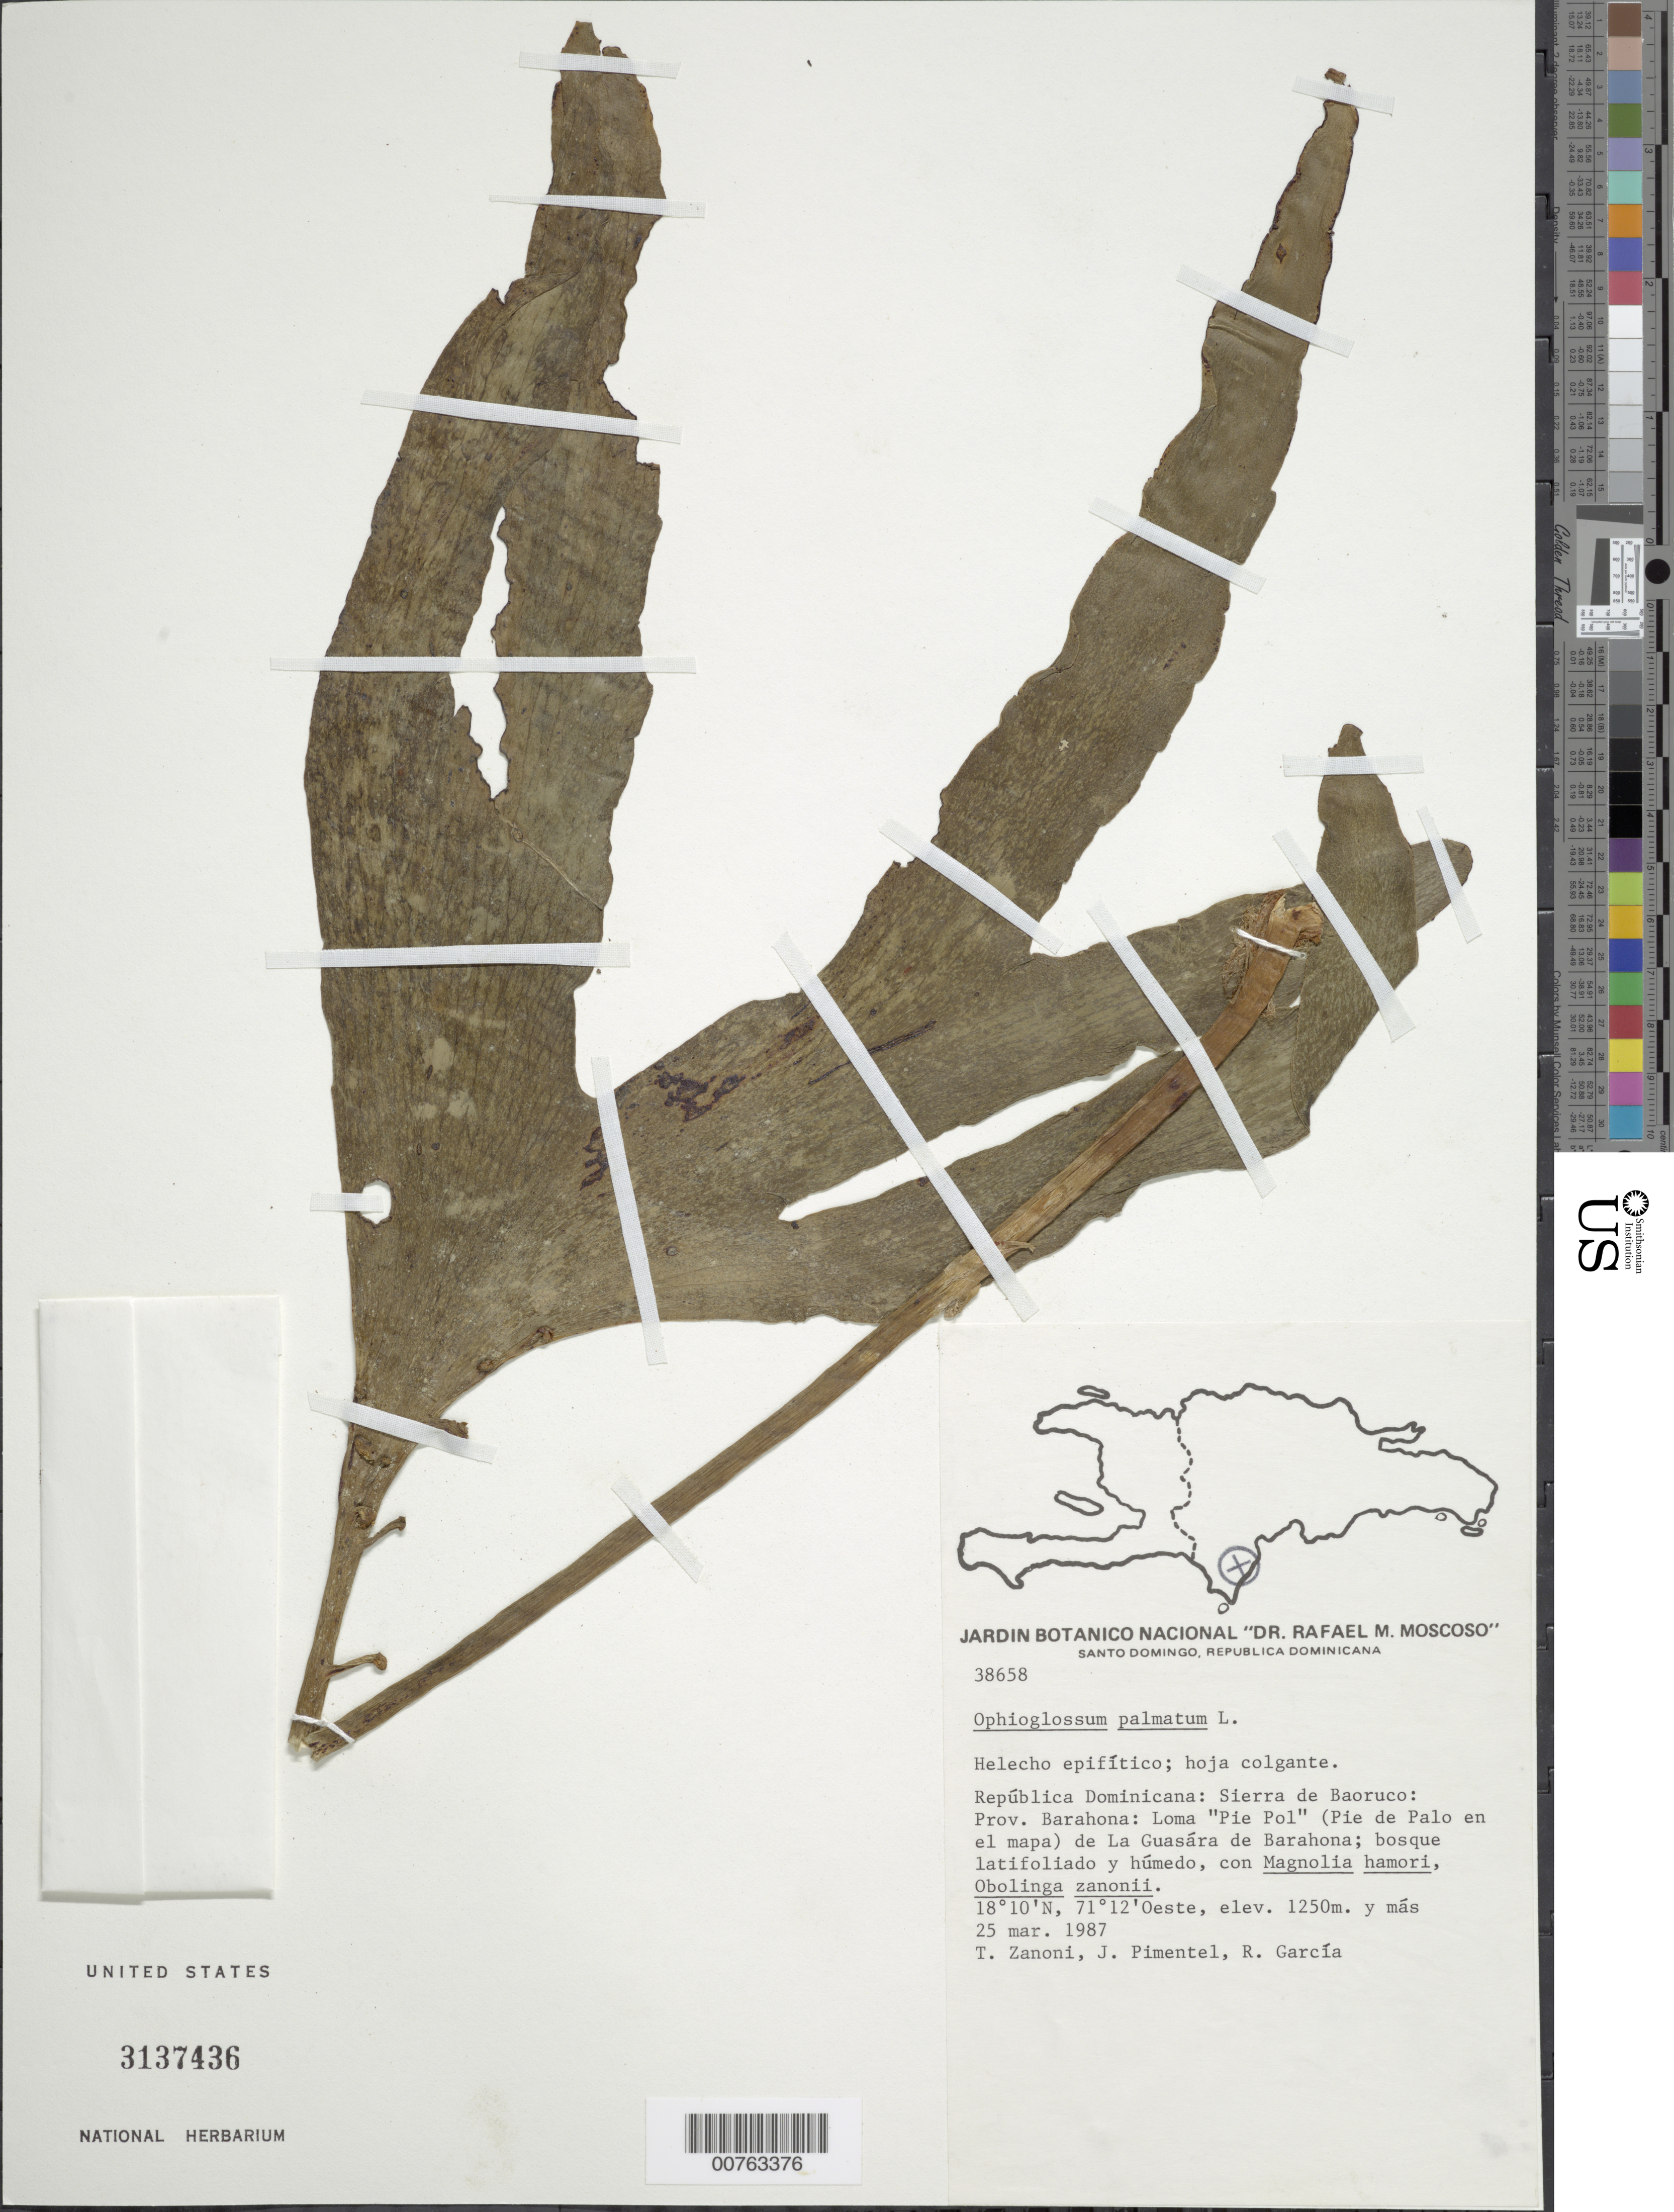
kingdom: Plantae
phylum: Tracheophyta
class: Polypodiopsida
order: Ophioglossales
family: Ophioglossaceae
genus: Cheiroglossa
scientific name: Cheiroglossa palmata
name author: (L.) C. Presl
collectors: T. A. Zanoni, J. Pimentel & R. G. García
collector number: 38658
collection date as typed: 25 Mar 1987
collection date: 1987-03-25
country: Dominican Republic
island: Hispaniola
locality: Sierra de Baoruco, Provincia Barahona, Loma "Pie Pol" (Pie de Palo en el mapa) de La Guasára de Barahona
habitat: Bosque latifoliado y humedo, con Magnolia hamori, Obolinga zanonii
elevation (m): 1250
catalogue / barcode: US 3137456